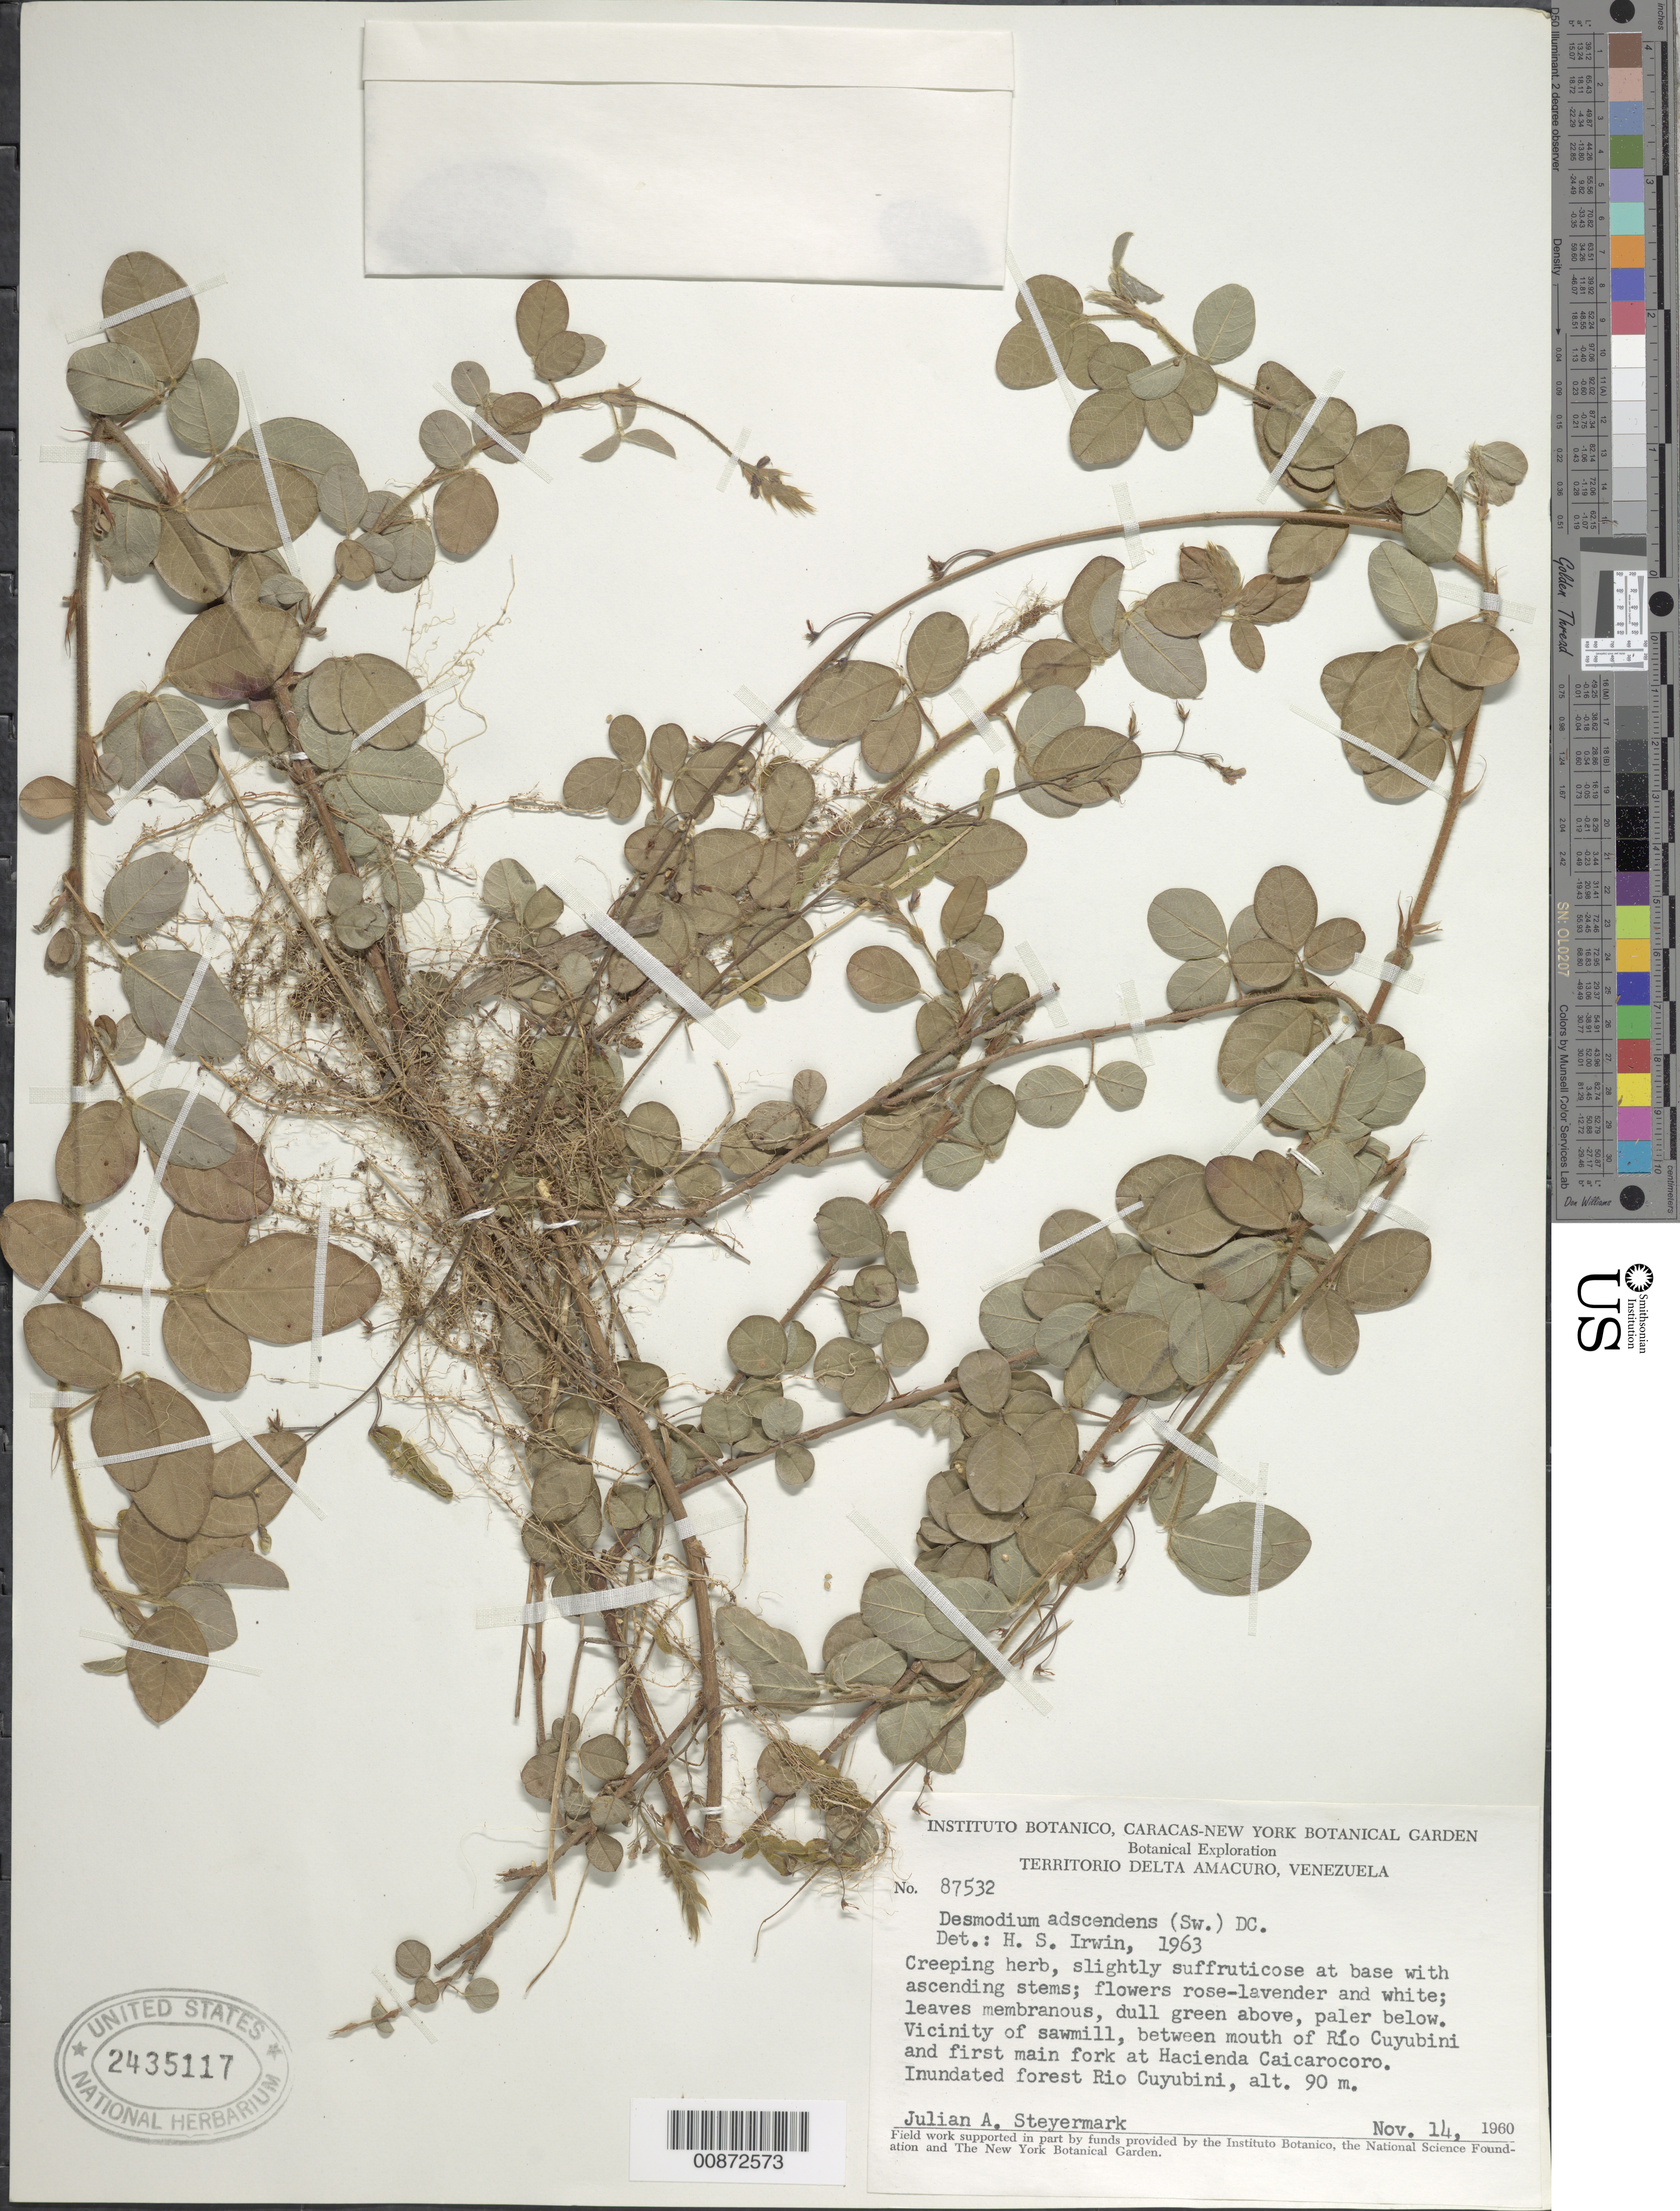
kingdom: Plantae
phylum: Tracheophyta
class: Magnoliopsida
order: Fabales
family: Fabaceae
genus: Grona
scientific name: Grona adscendens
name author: (Sw.) H. Ohashi & K. Ohashi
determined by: Strong, Mark T., (BOT), Smithsonian Institution - National Museum of Natural History (UNITED STATES)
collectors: J. Steyermark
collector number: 87532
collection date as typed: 14-Nov-60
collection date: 1960-11-14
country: Venezuela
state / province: Delta Amacuro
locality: Río Cuyubini, vic of sawmill, between mouth of Río Cuyubini and first main fork at Hacienda Caicarocoro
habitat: Inundated forest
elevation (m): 90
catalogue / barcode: US 2435117